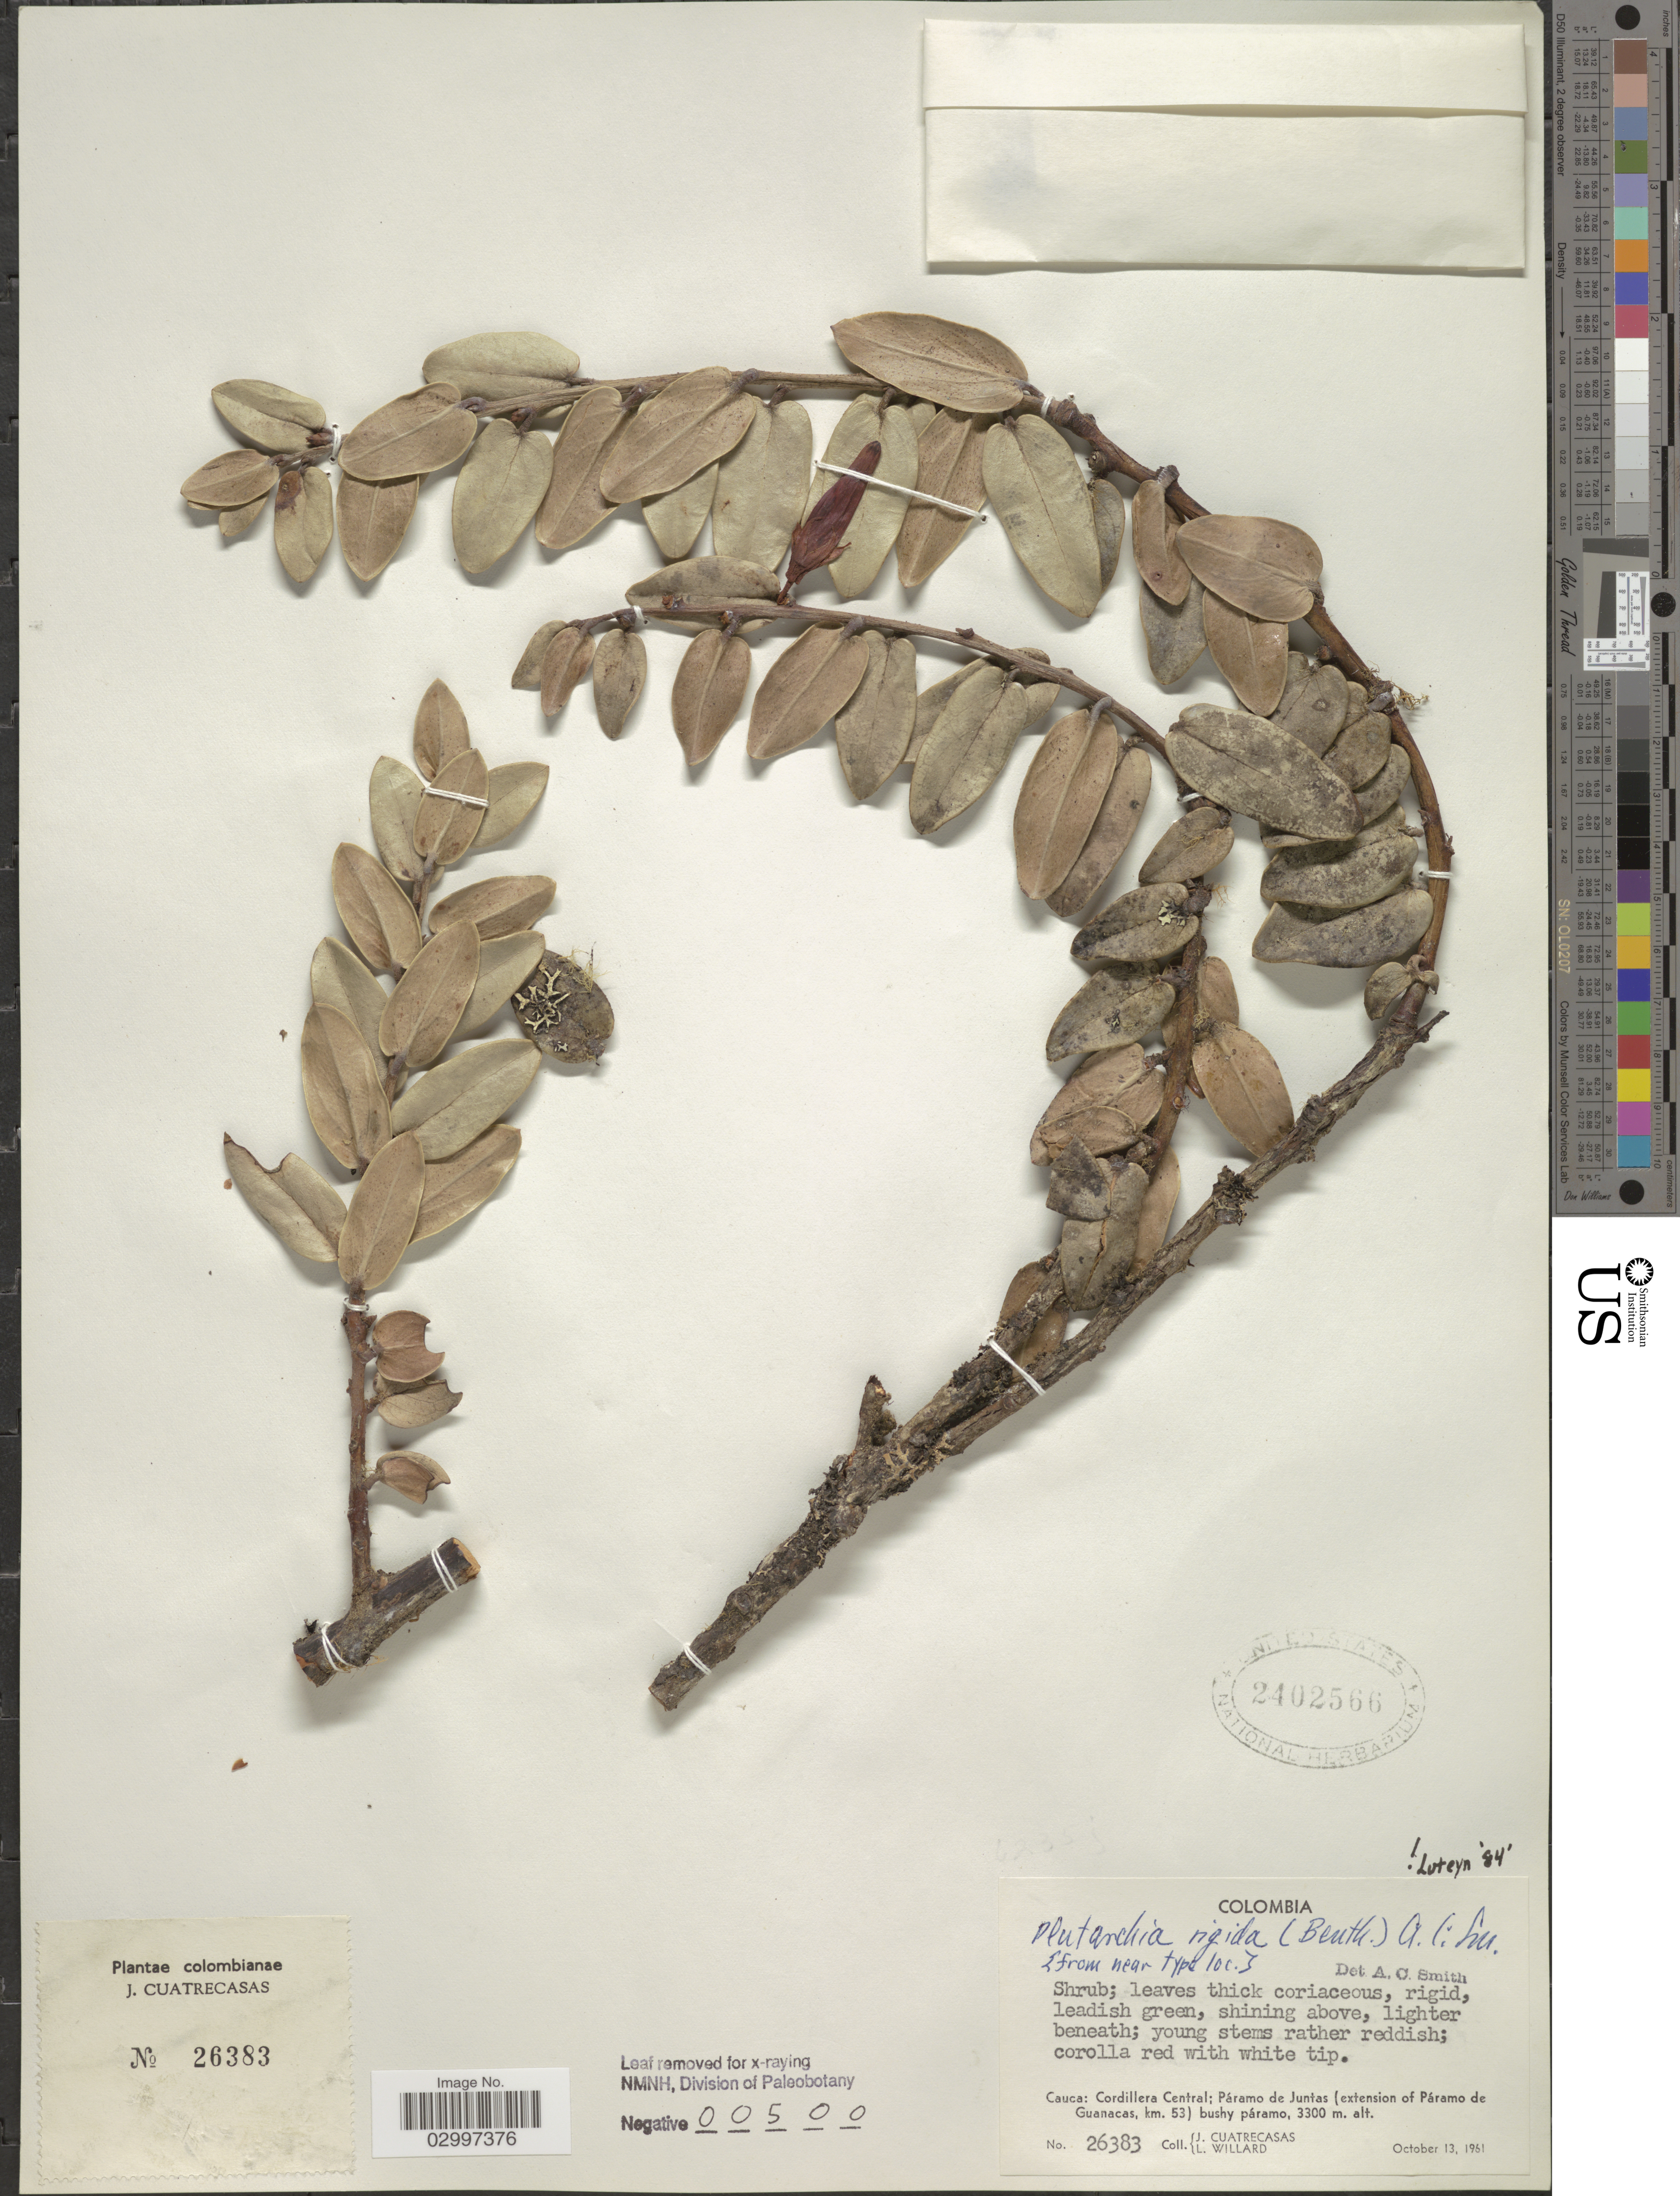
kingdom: Plantae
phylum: Tracheophyta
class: Magnoliopsida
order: Ericales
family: Ericaceae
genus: Plutarchia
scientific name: Plutarchia rigida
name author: (Benth.) A.C. Sm.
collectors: J. Cuatrecasas & L. Willard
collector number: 26383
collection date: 1961-10-13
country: Colombia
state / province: Cauca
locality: Cordillera Central; Páramo de Juntas (extension of Páramo de Guanacas, km. 53).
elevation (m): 3300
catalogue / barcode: US 2402566